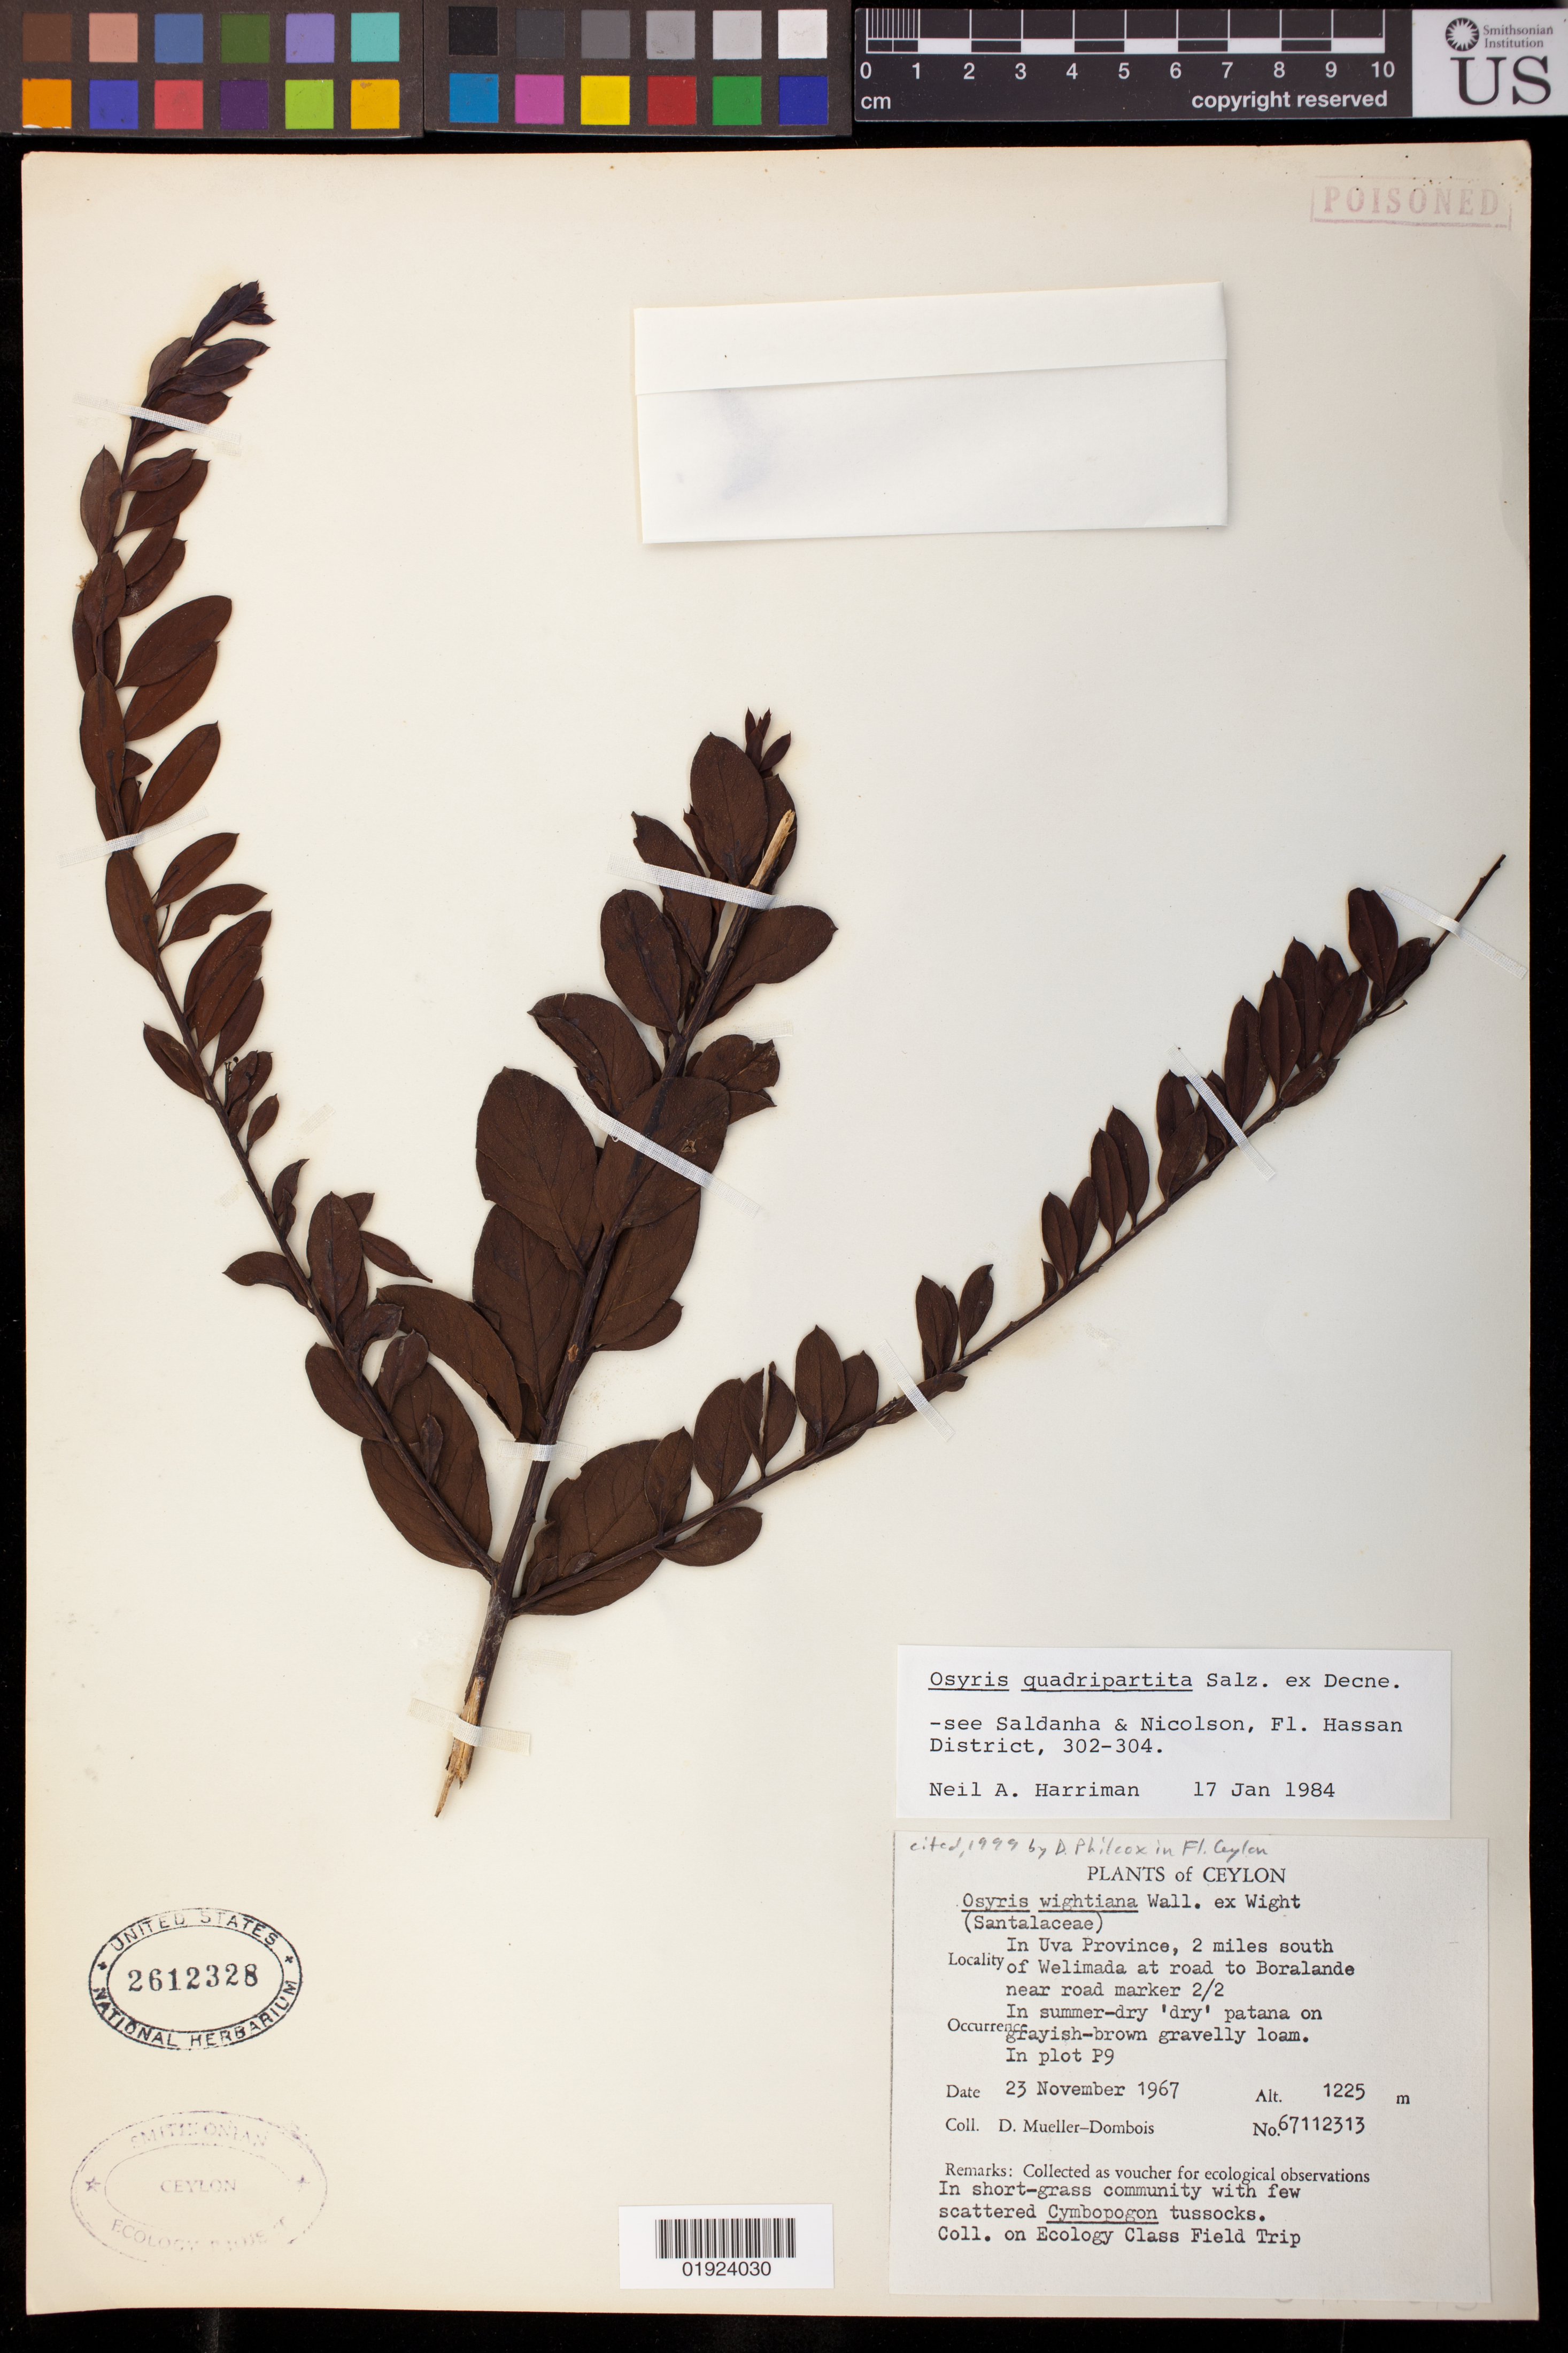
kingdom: Plantae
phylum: Tracheophyta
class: Magnoliopsida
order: Santalales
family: Santalaceae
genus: Osyris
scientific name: Osyris wightiana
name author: Wall. ex Wight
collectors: D. Mueller-Dombois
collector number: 67112313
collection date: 1967-11-23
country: Sri Lanka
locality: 2 miles south of Welimada at road to Boralande near road marker 2/2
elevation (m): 1225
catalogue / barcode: US 2612328